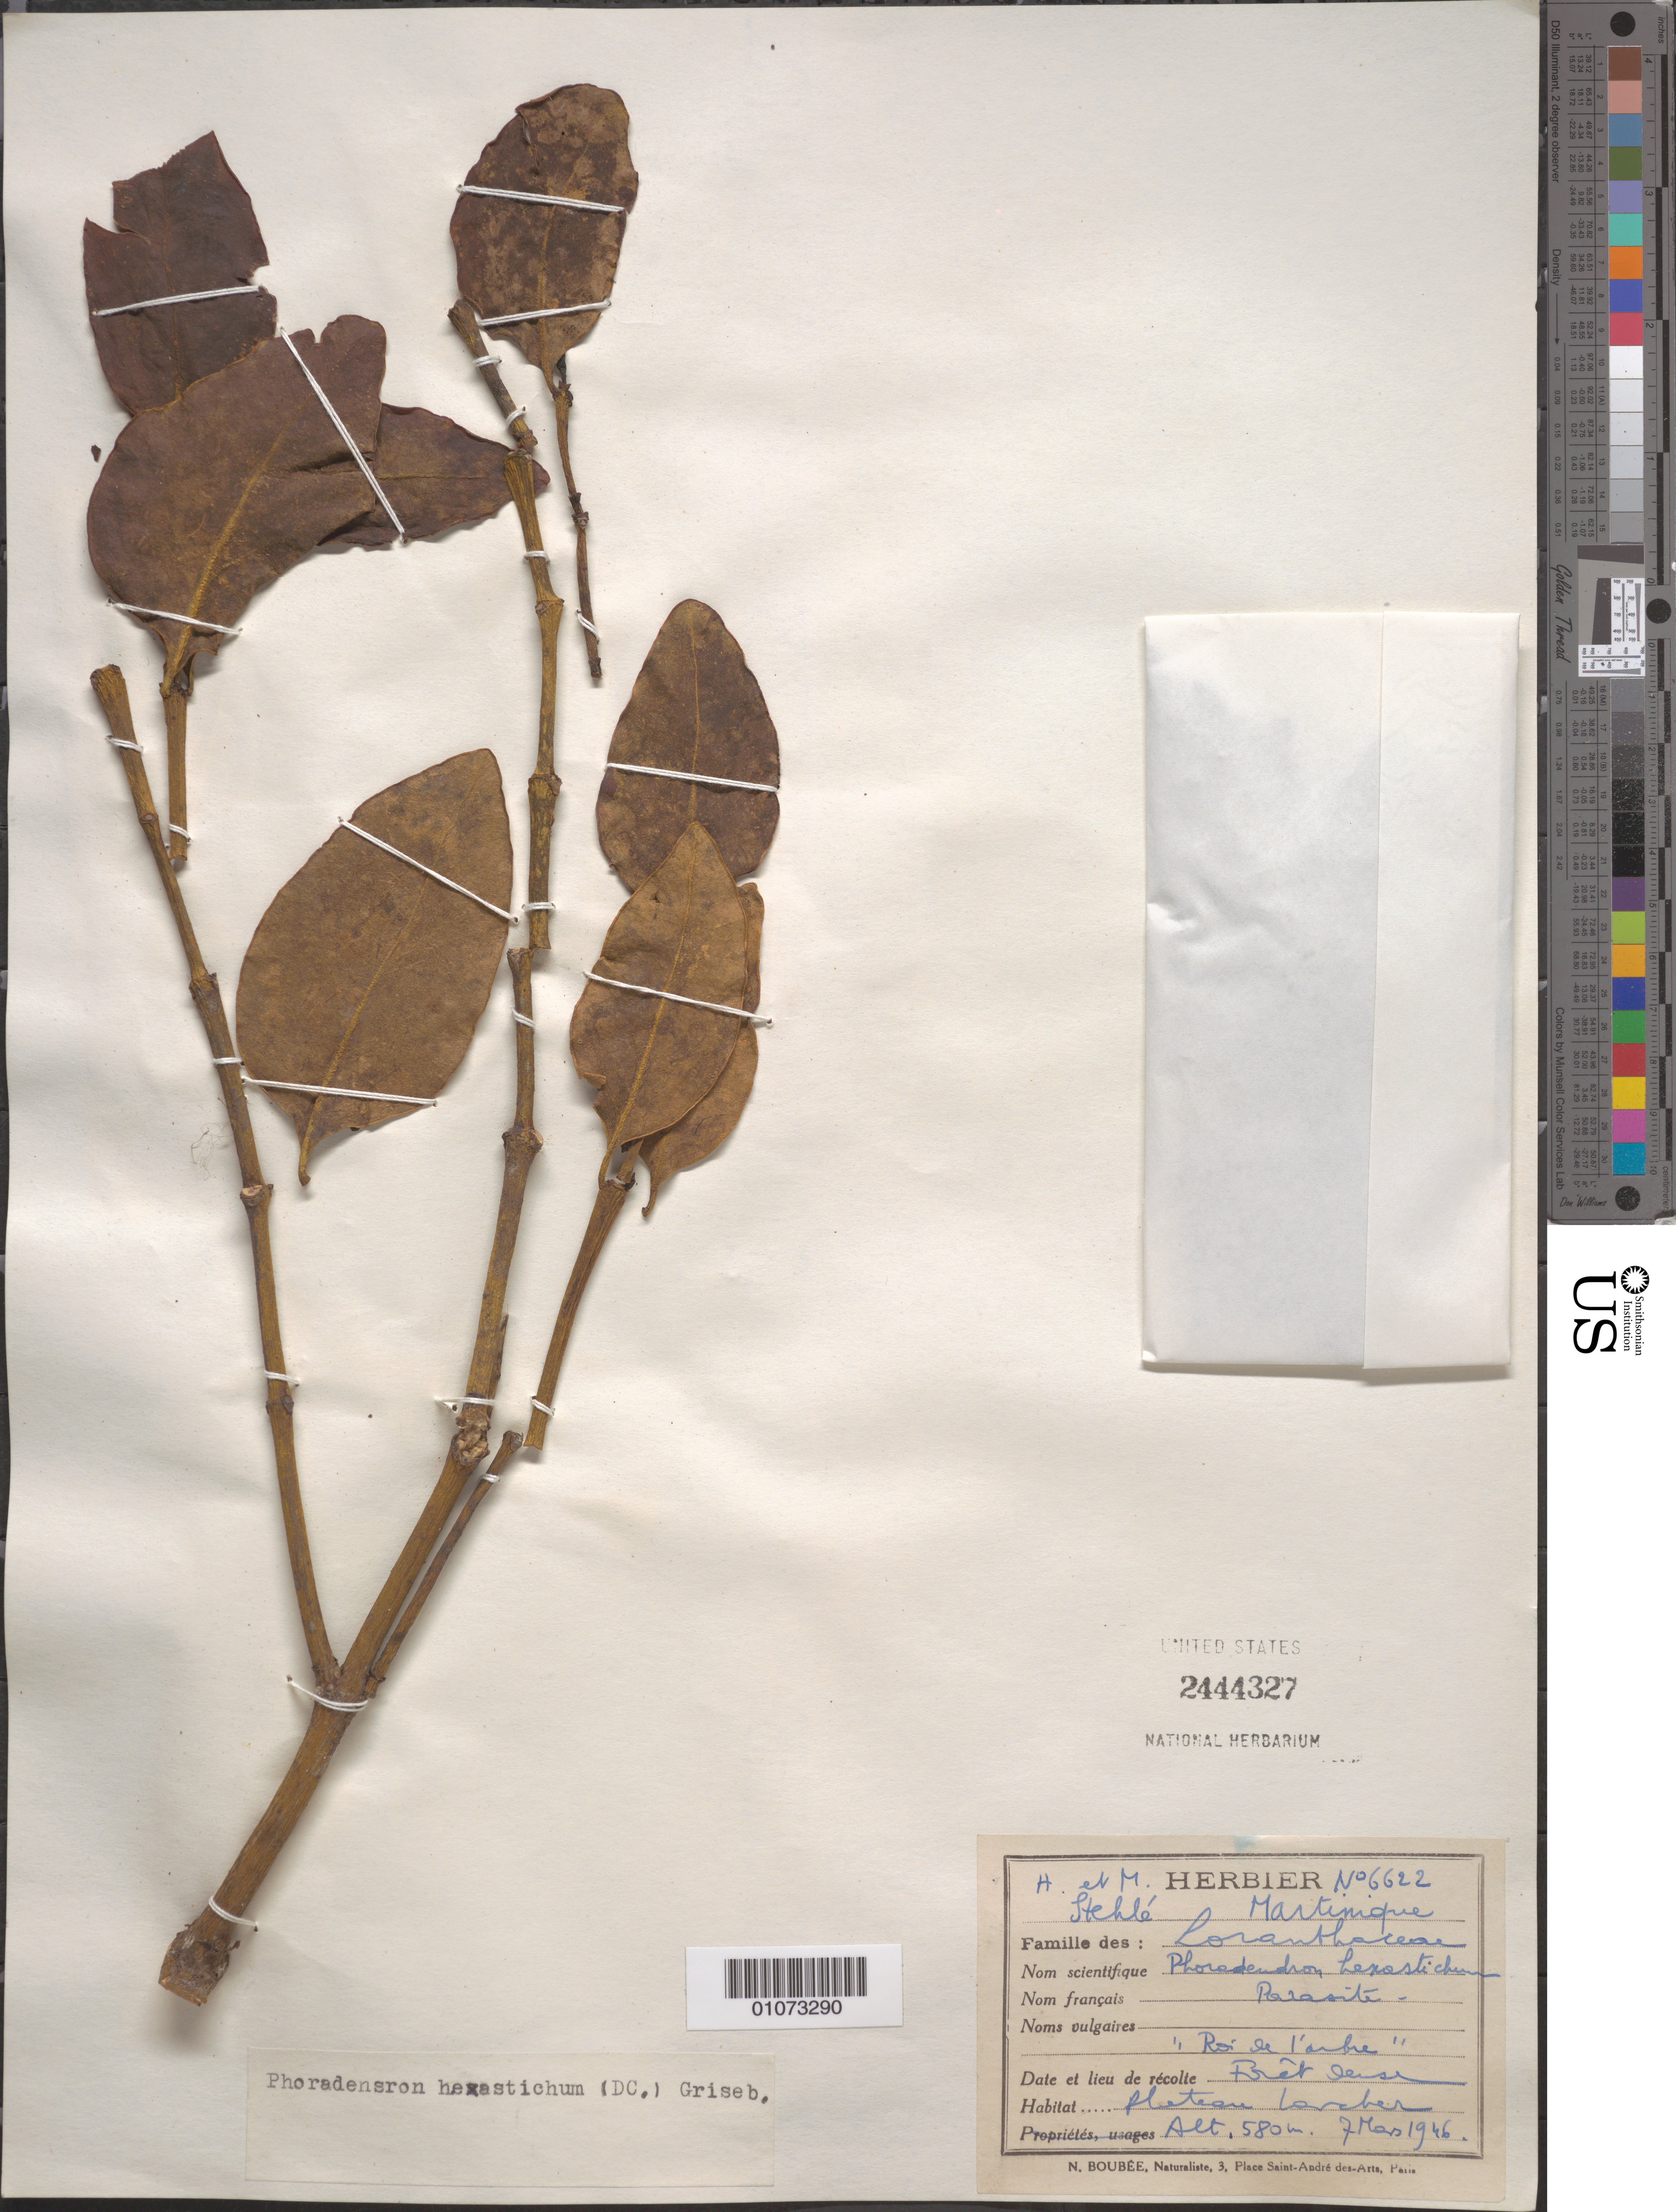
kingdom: Plantae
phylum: Tracheophyta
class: Magnoliopsida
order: Santalales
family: Viscaceae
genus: Phoradendron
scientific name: Phoradendron hexastichum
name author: (DC.) Griseb.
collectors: H. Stehlé & M. Stehlé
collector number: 6622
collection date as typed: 07 Mar 1946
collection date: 1946-03-07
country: Martinique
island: Martinique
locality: Plateau Larcher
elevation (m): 580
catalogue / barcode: US 2444327